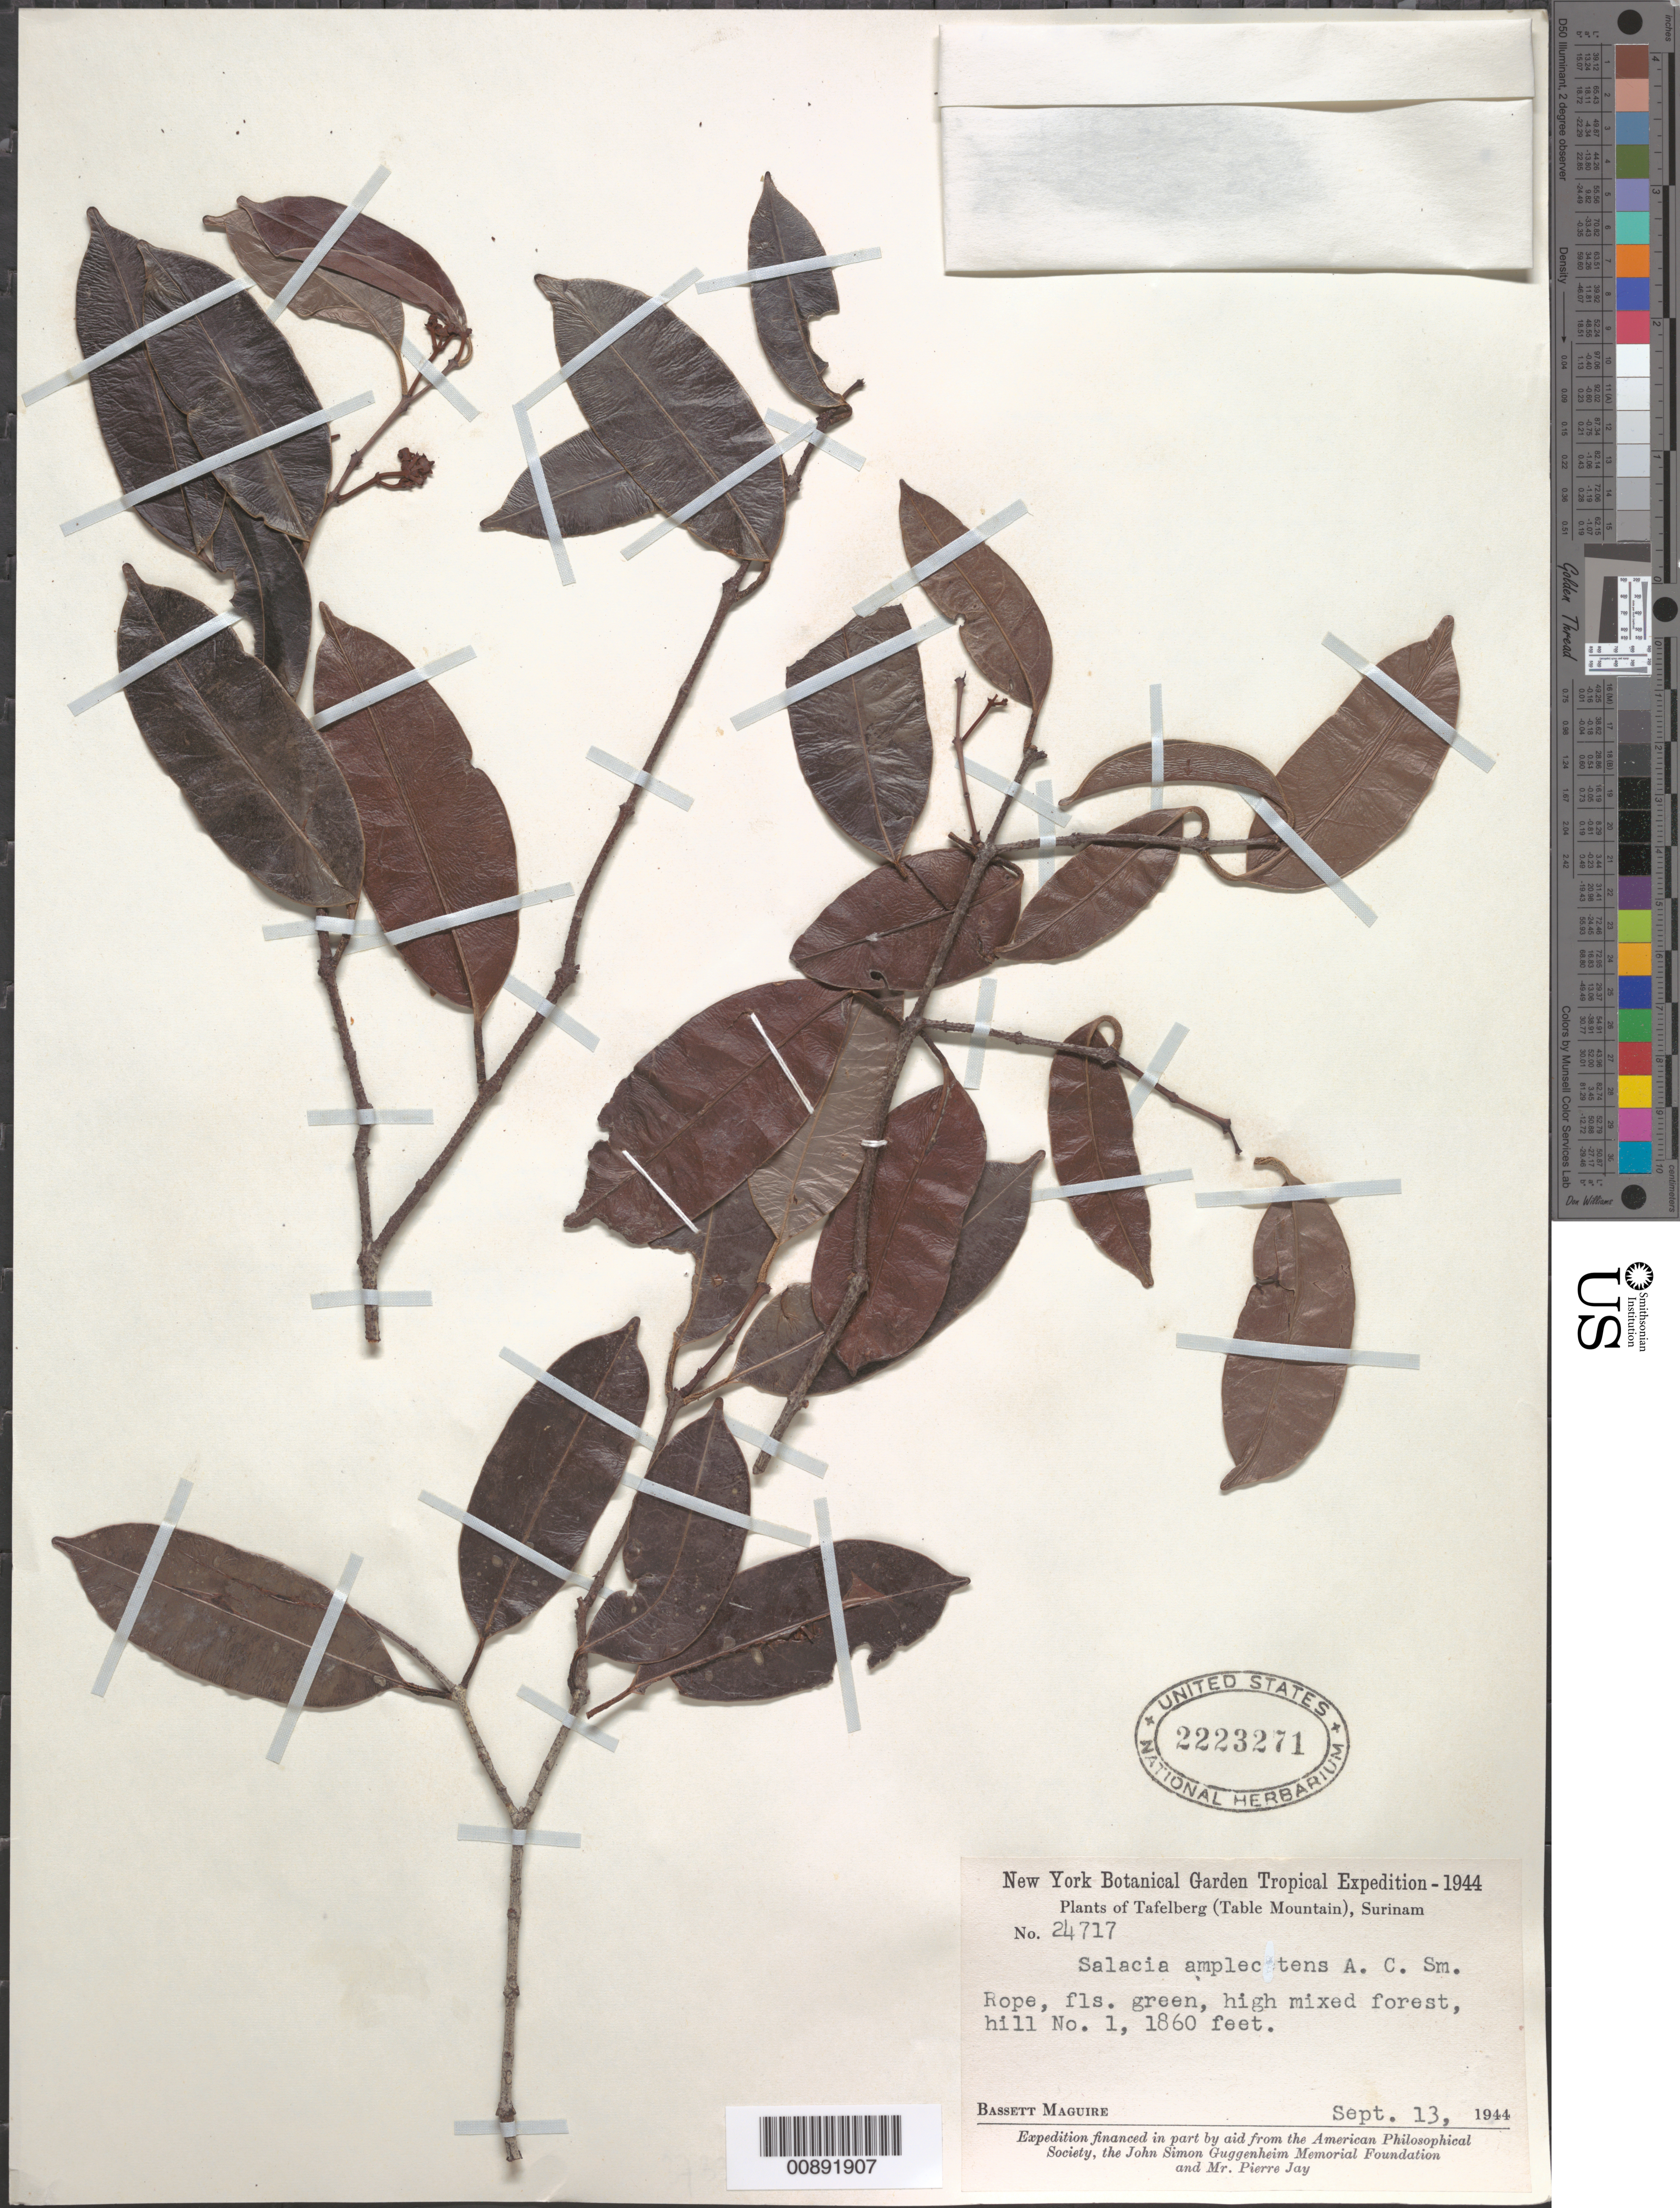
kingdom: Plantae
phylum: Tracheophyta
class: Magnoliopsida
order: Celastrales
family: Celastraceae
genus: Salacia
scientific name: Salacia amplectens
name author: A.C. Sm.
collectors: B. Maguire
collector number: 24717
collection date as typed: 13-Sep-44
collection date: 1944-09-13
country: Suriname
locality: Tafelberg (Table Mountain), Hill no. 1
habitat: High mixed forest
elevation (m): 567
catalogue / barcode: US 2223271